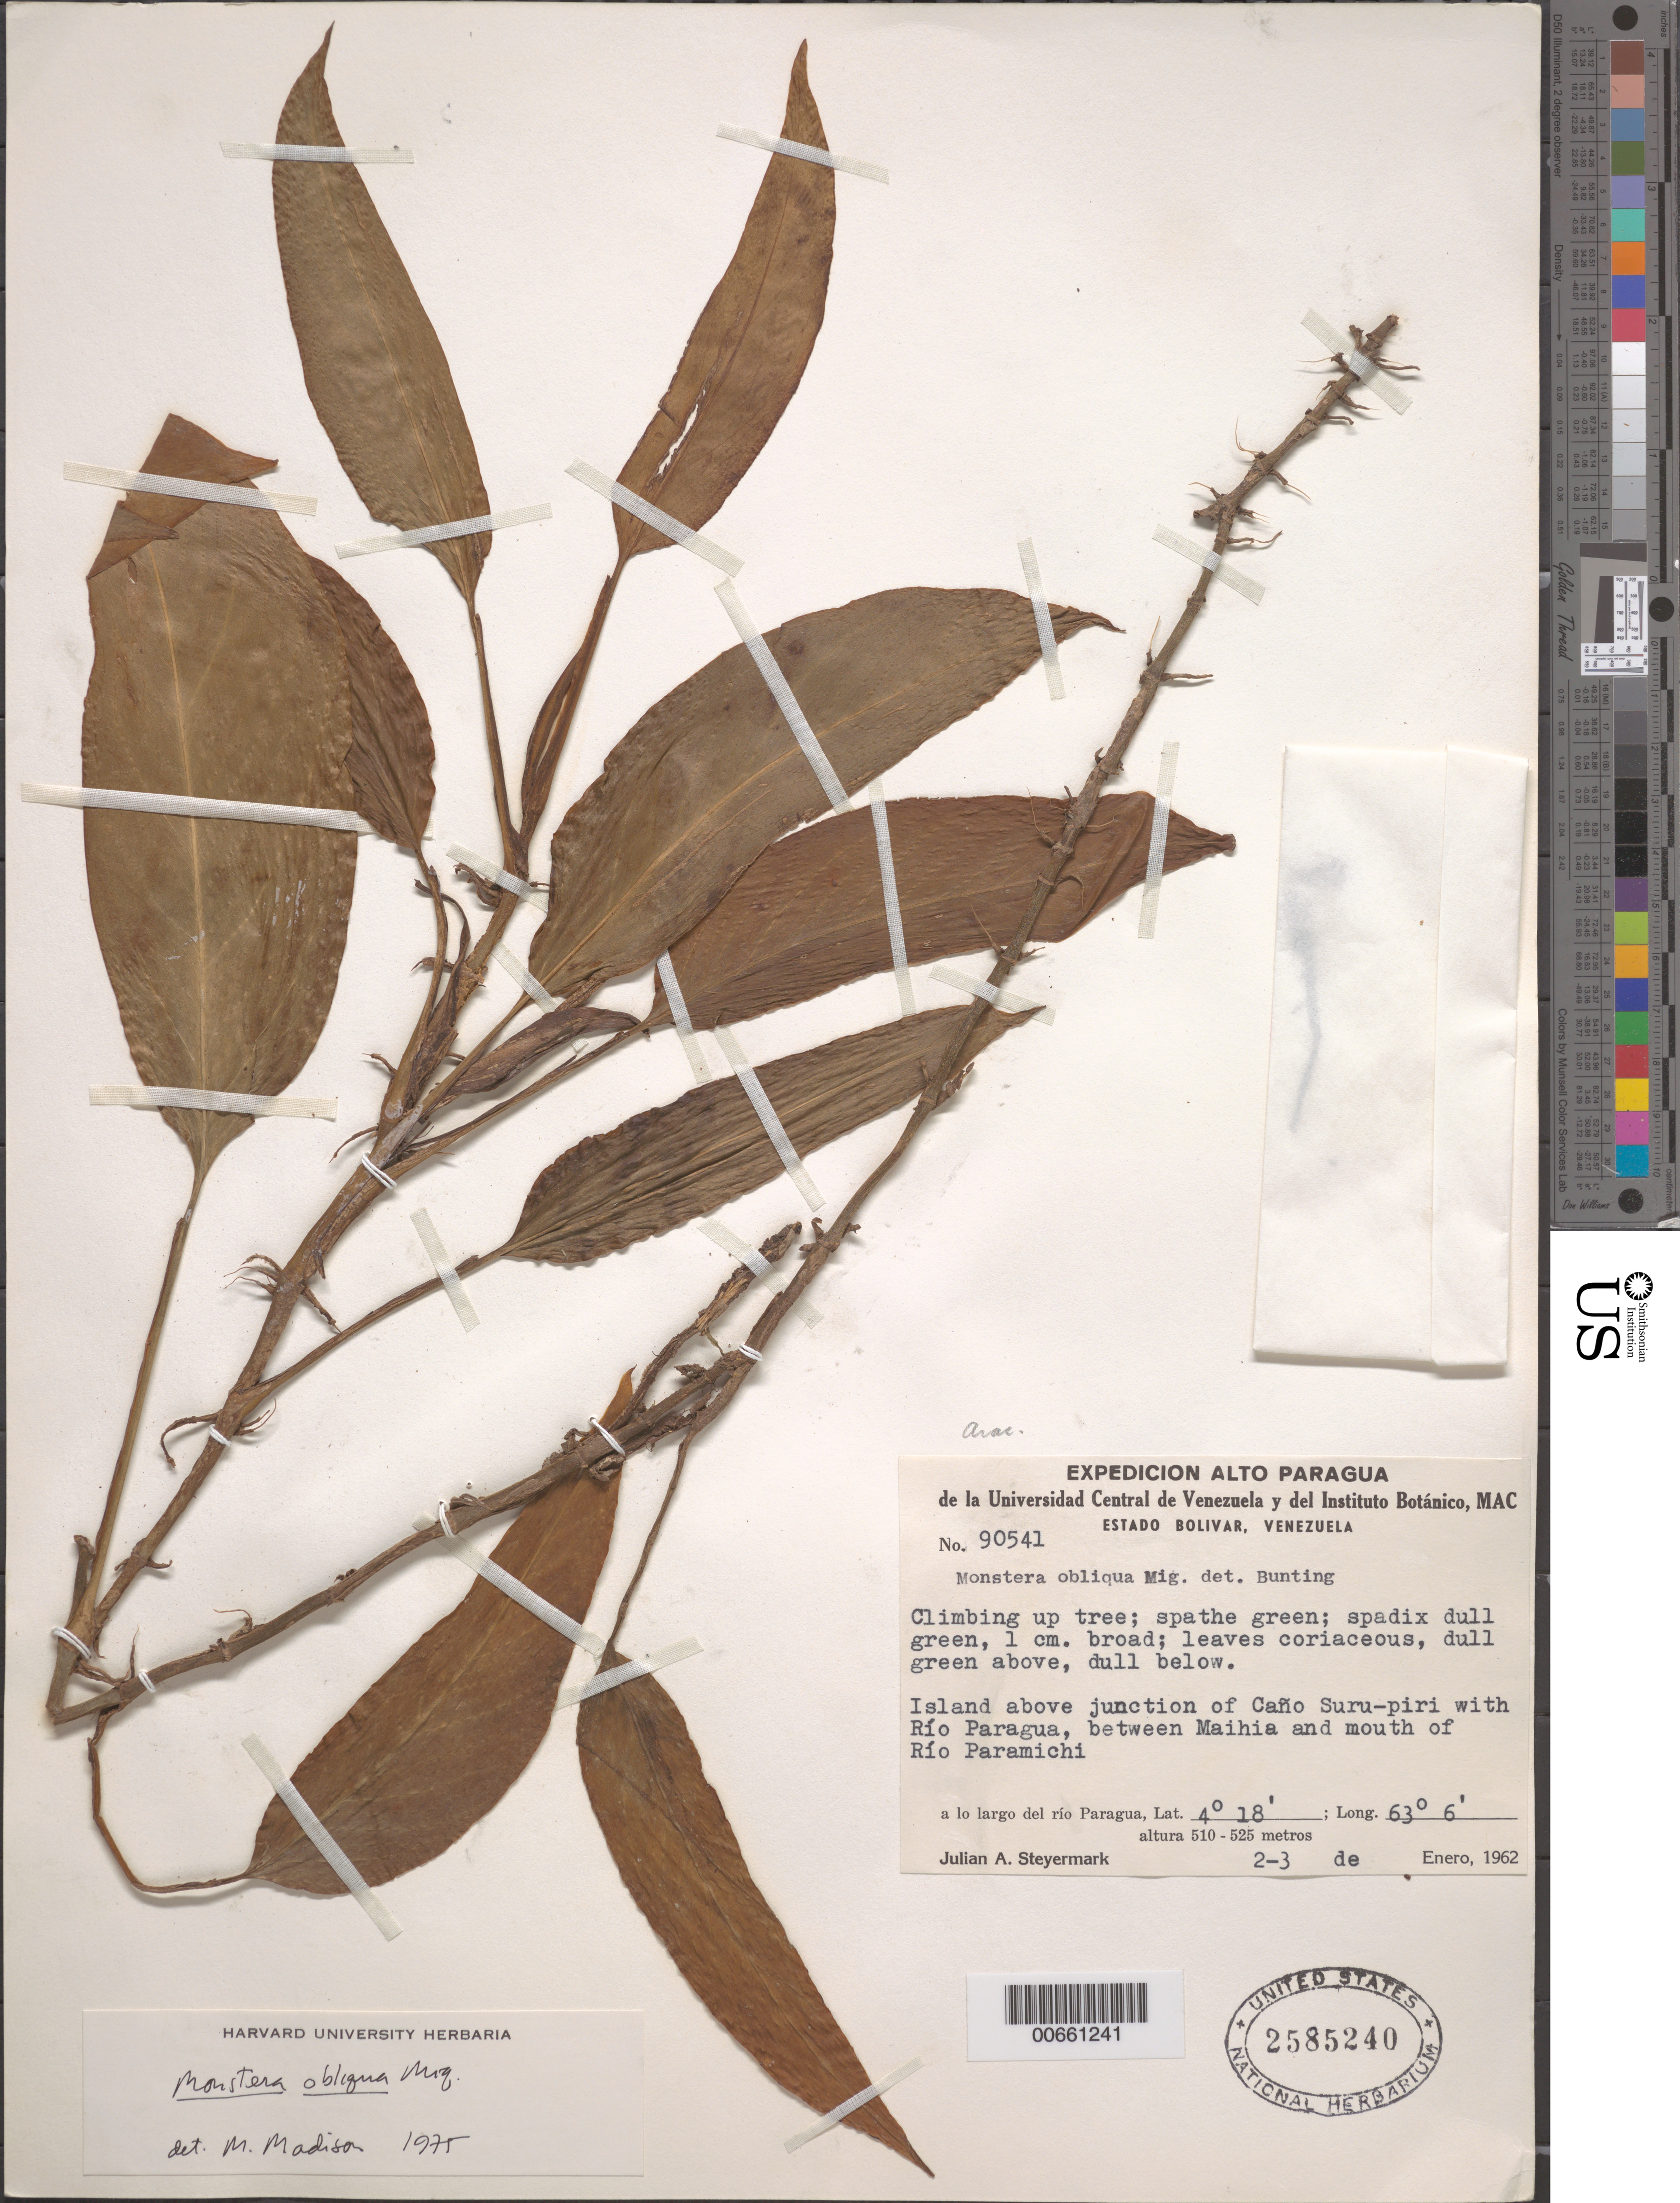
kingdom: Plantae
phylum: Tracheophyta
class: Liliopsida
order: Alismatales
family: Araceae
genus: Monstera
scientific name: Monstera obliqua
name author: Miq.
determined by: Madison, Michael T.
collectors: J. Steyermark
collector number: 90541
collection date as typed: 5-Jan-62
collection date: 1962-01-05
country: Venezuela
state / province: Bolívar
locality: Caño Suru-piri junc. with Río Paragua, between Maihia and mouth of Río Paramichi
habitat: Island above junction Caño Suru-piri with Rio Paragua, between Maihia and mouth of RIo Paramichi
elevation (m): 510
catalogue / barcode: US 2585240